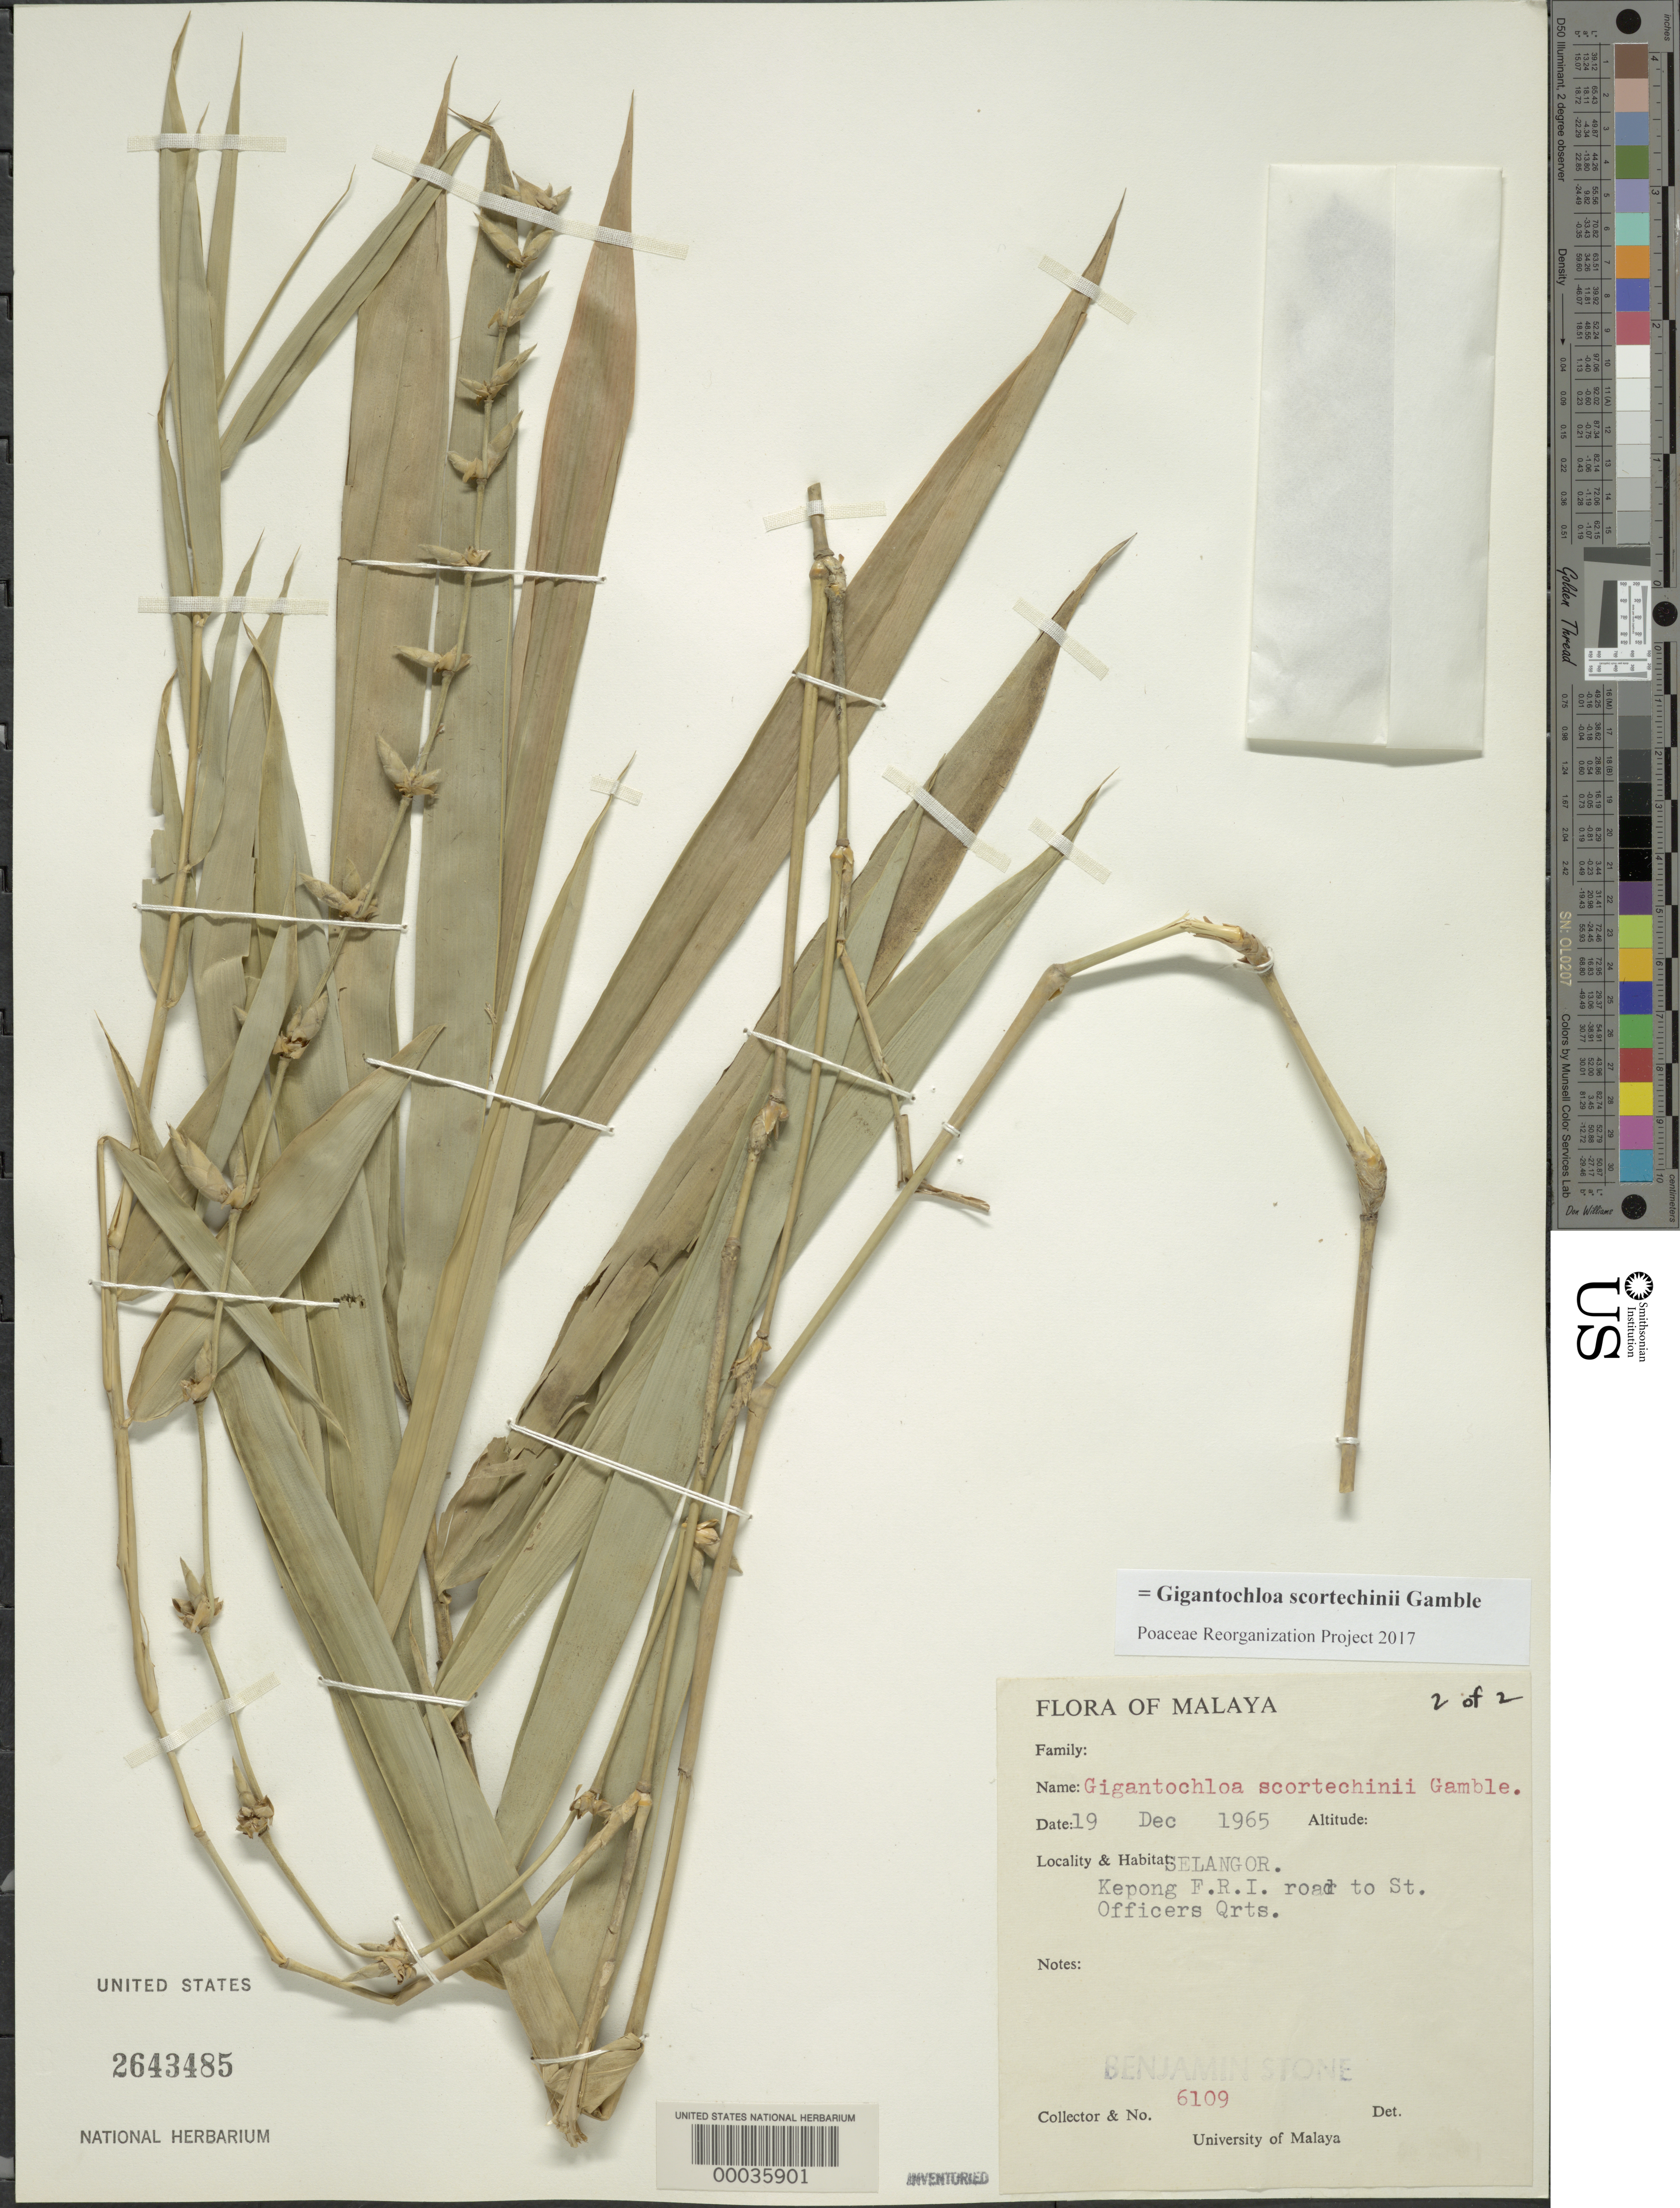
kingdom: Plantae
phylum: Tracheophyta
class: Liliopsida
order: Poales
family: Poaceae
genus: Gigantochloa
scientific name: Gigantochloa scortechinii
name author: Gamble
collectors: B. C. Stone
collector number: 6109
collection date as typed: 19 Dec 1965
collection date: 1965-12-19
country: Malaysia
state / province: Selangor (?)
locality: Selangor [Malay Peninsula ?]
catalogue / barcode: US 2643485